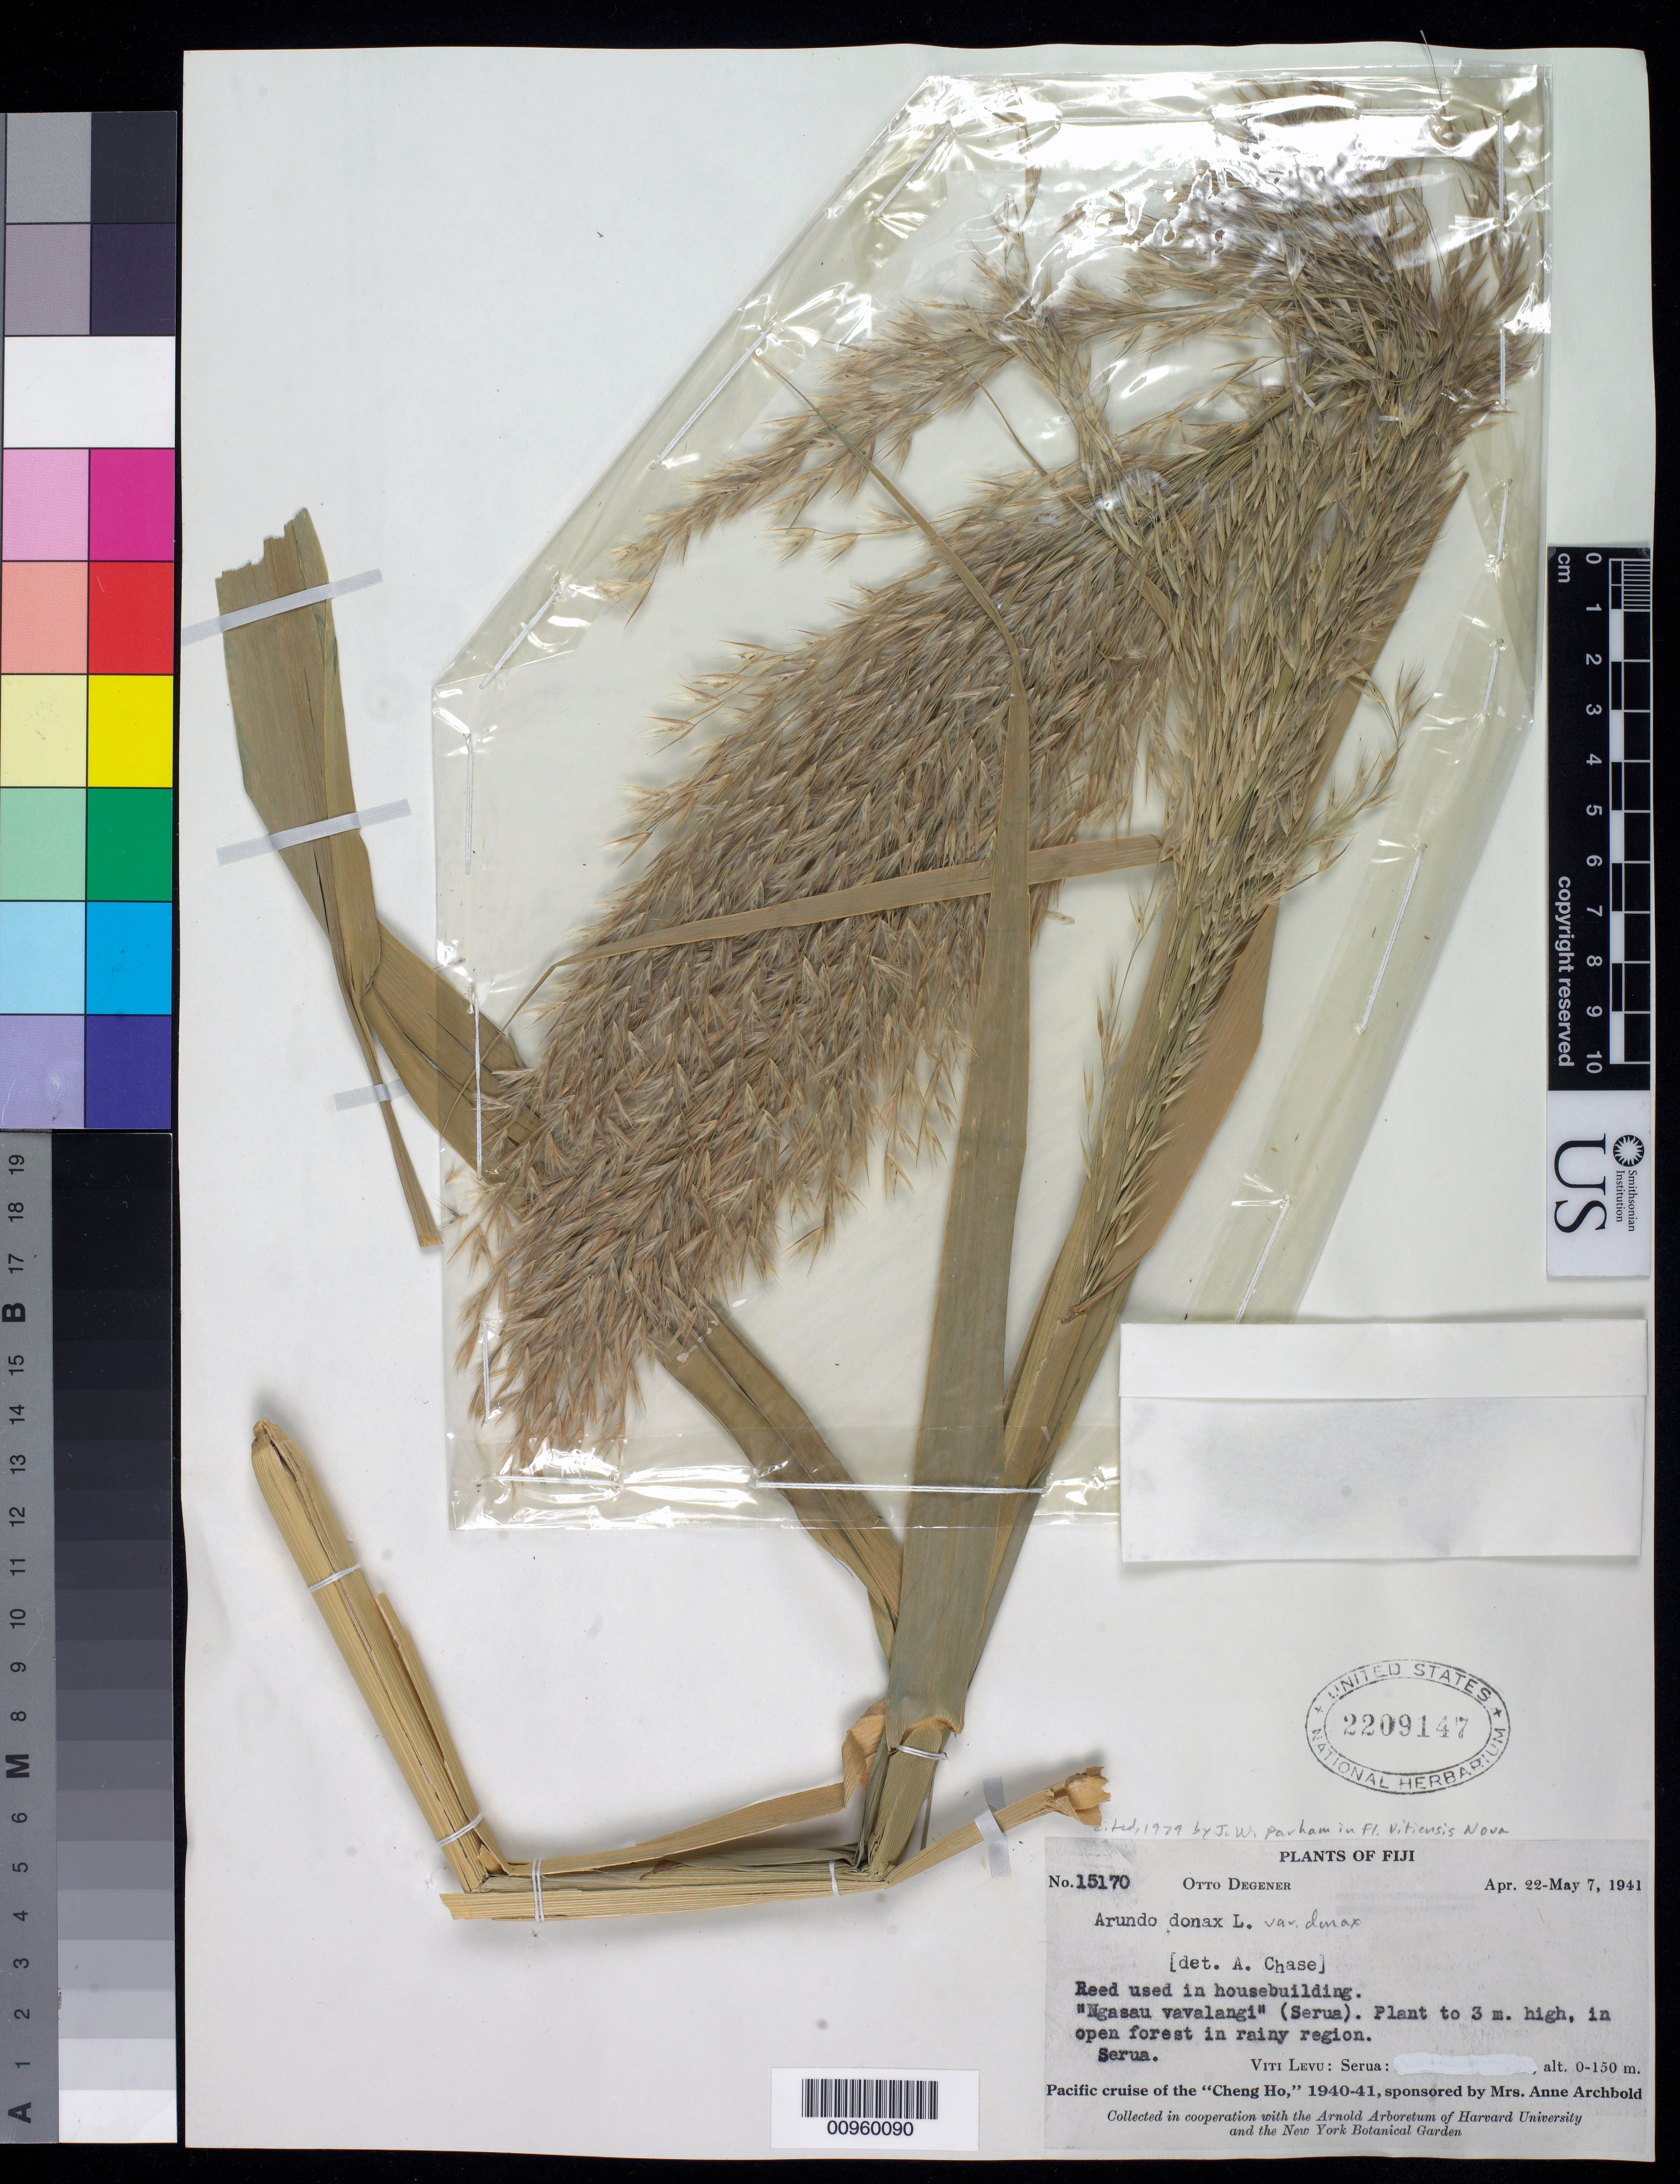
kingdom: Plantae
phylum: Tracheophyta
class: Liliopsida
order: Poales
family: Poaceae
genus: Arundo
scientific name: Arundo donax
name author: L.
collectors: O. Degener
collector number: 15170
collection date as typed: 22 Apr 1941 to 07 May 1941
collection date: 1941-04-22/1941-05-07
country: Fiji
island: Viti Levu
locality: Serua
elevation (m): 0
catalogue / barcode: US 2209147